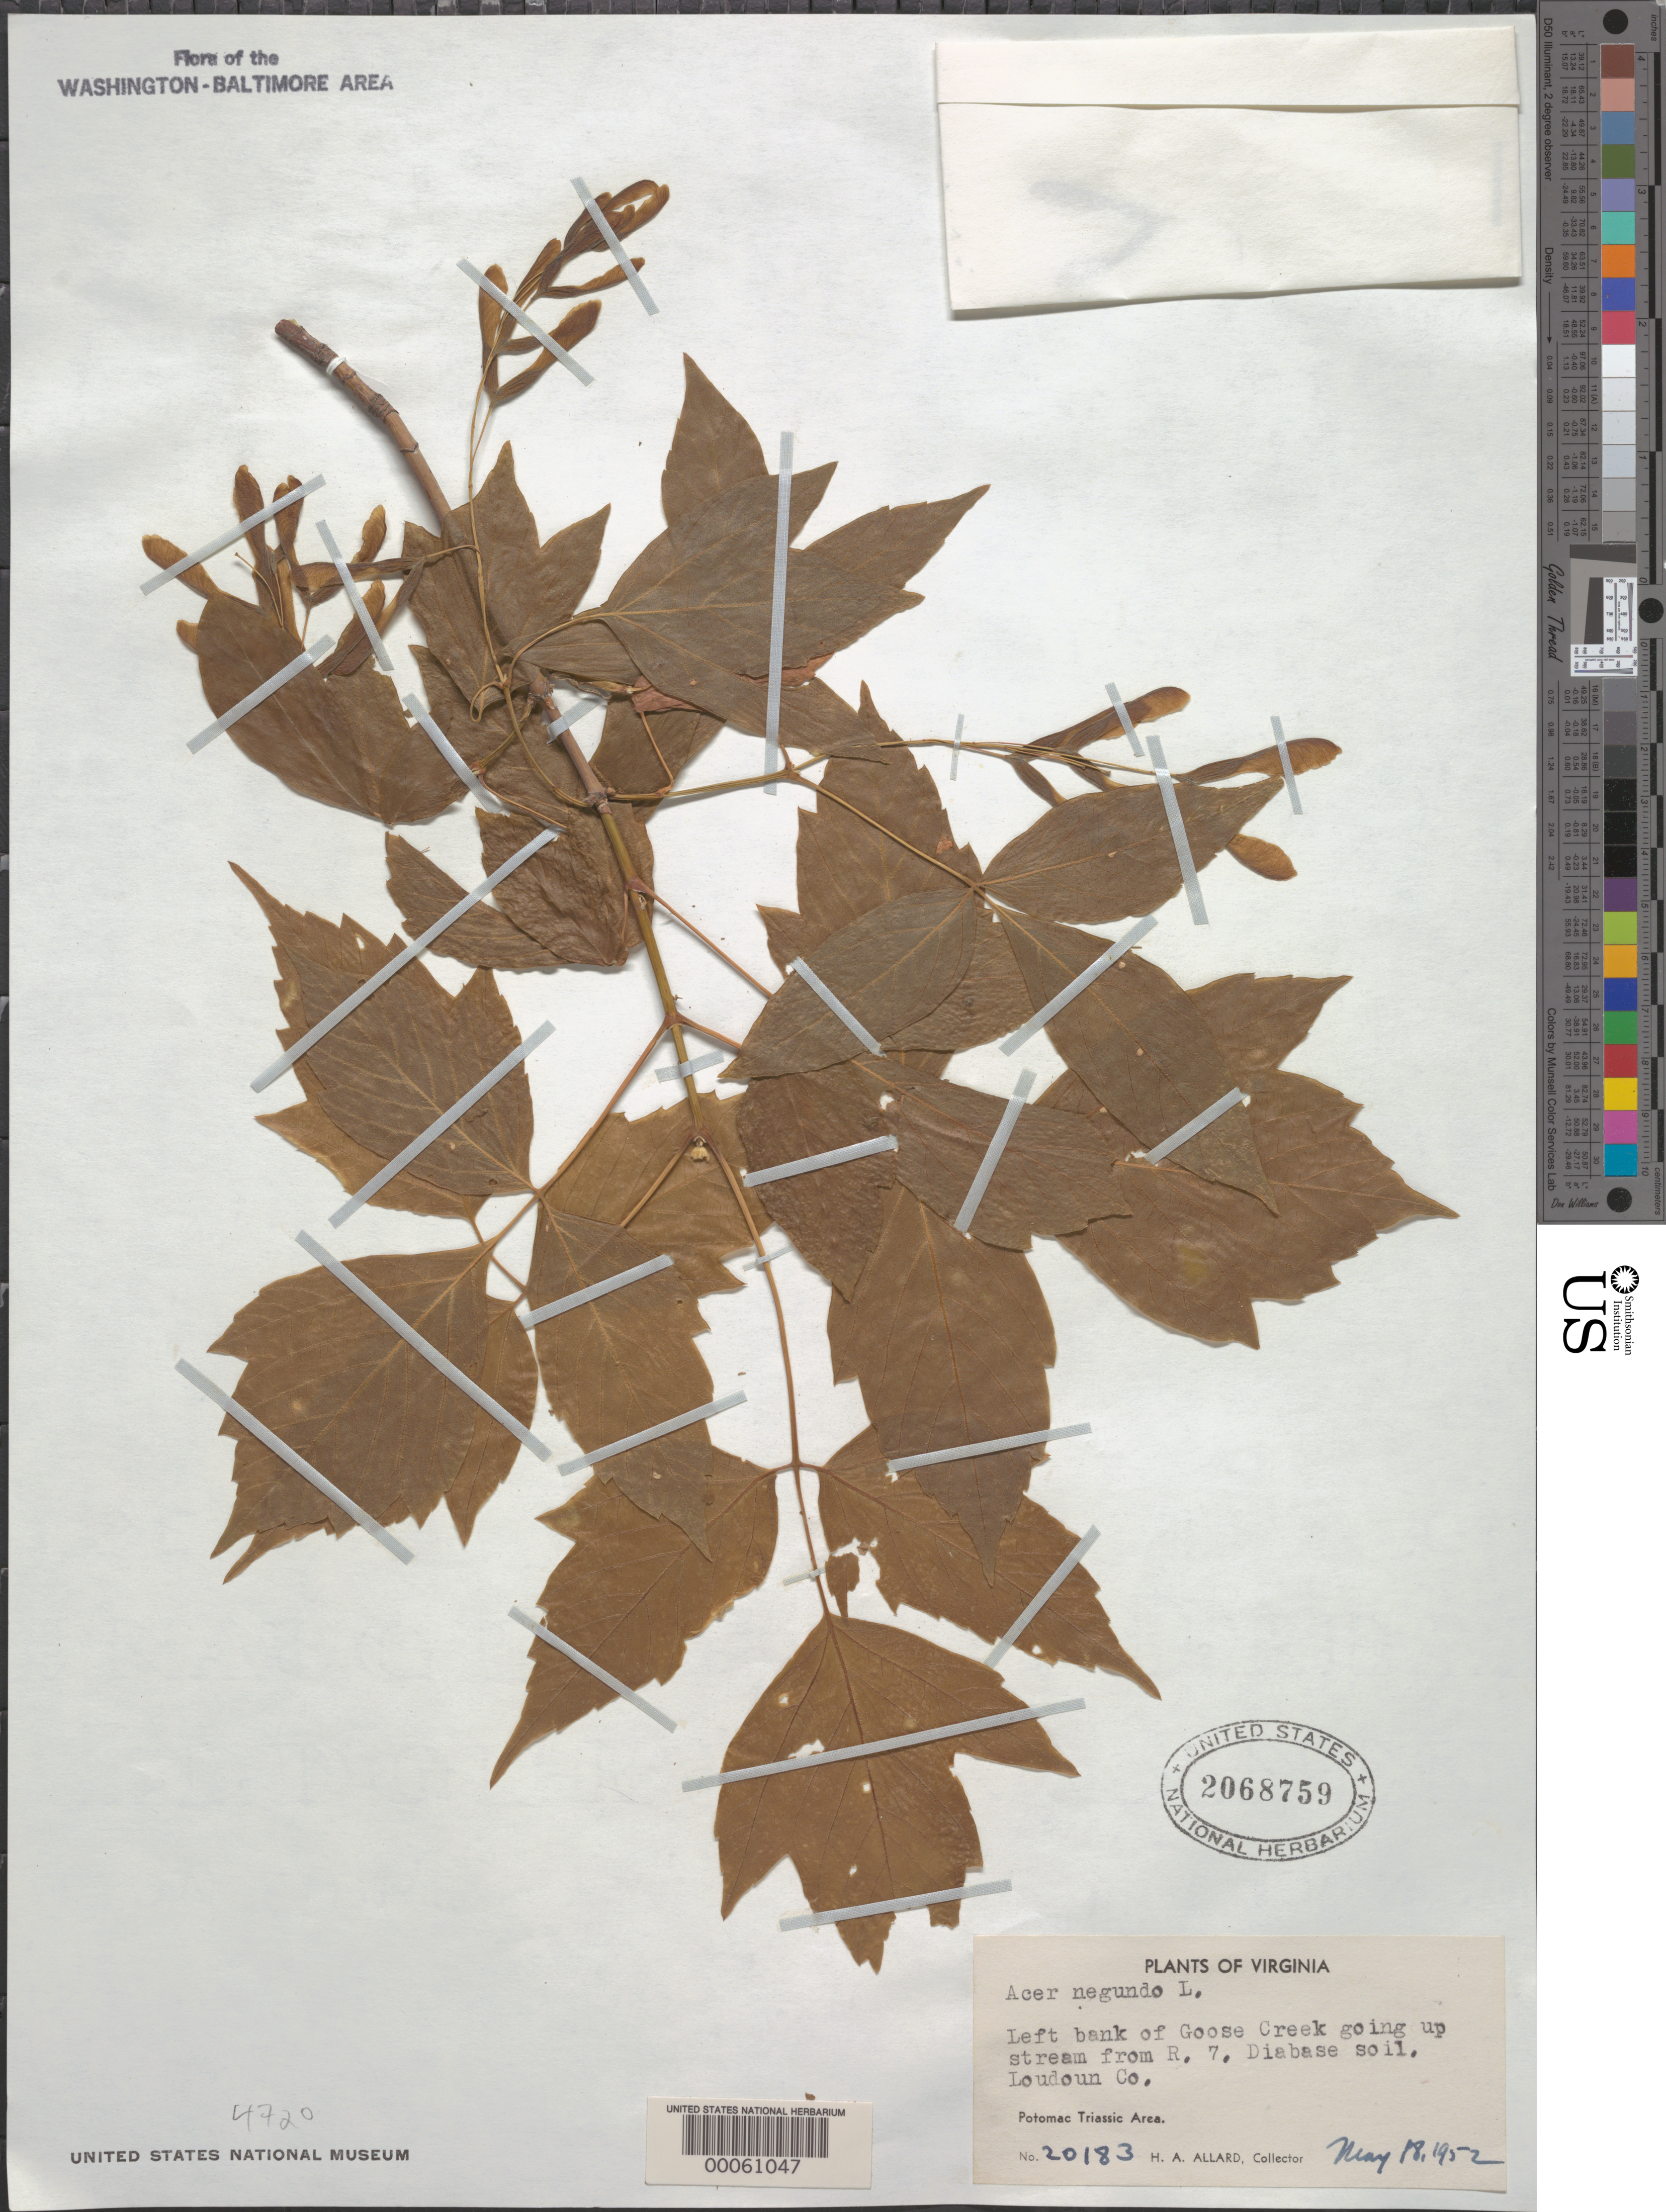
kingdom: Plantae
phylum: Tracheophyta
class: Magnoliopsida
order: Sapindales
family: Sapindaceae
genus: Acer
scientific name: Acer negundo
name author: L.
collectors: H. A. Allard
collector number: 20183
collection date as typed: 18 May 1952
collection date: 1952-05-18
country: United States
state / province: Virginia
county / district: Loudoun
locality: Left bank of Goose Creek, upstream from Route 7, Potomac Triassic Area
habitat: Diabase soil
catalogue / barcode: US 2068759